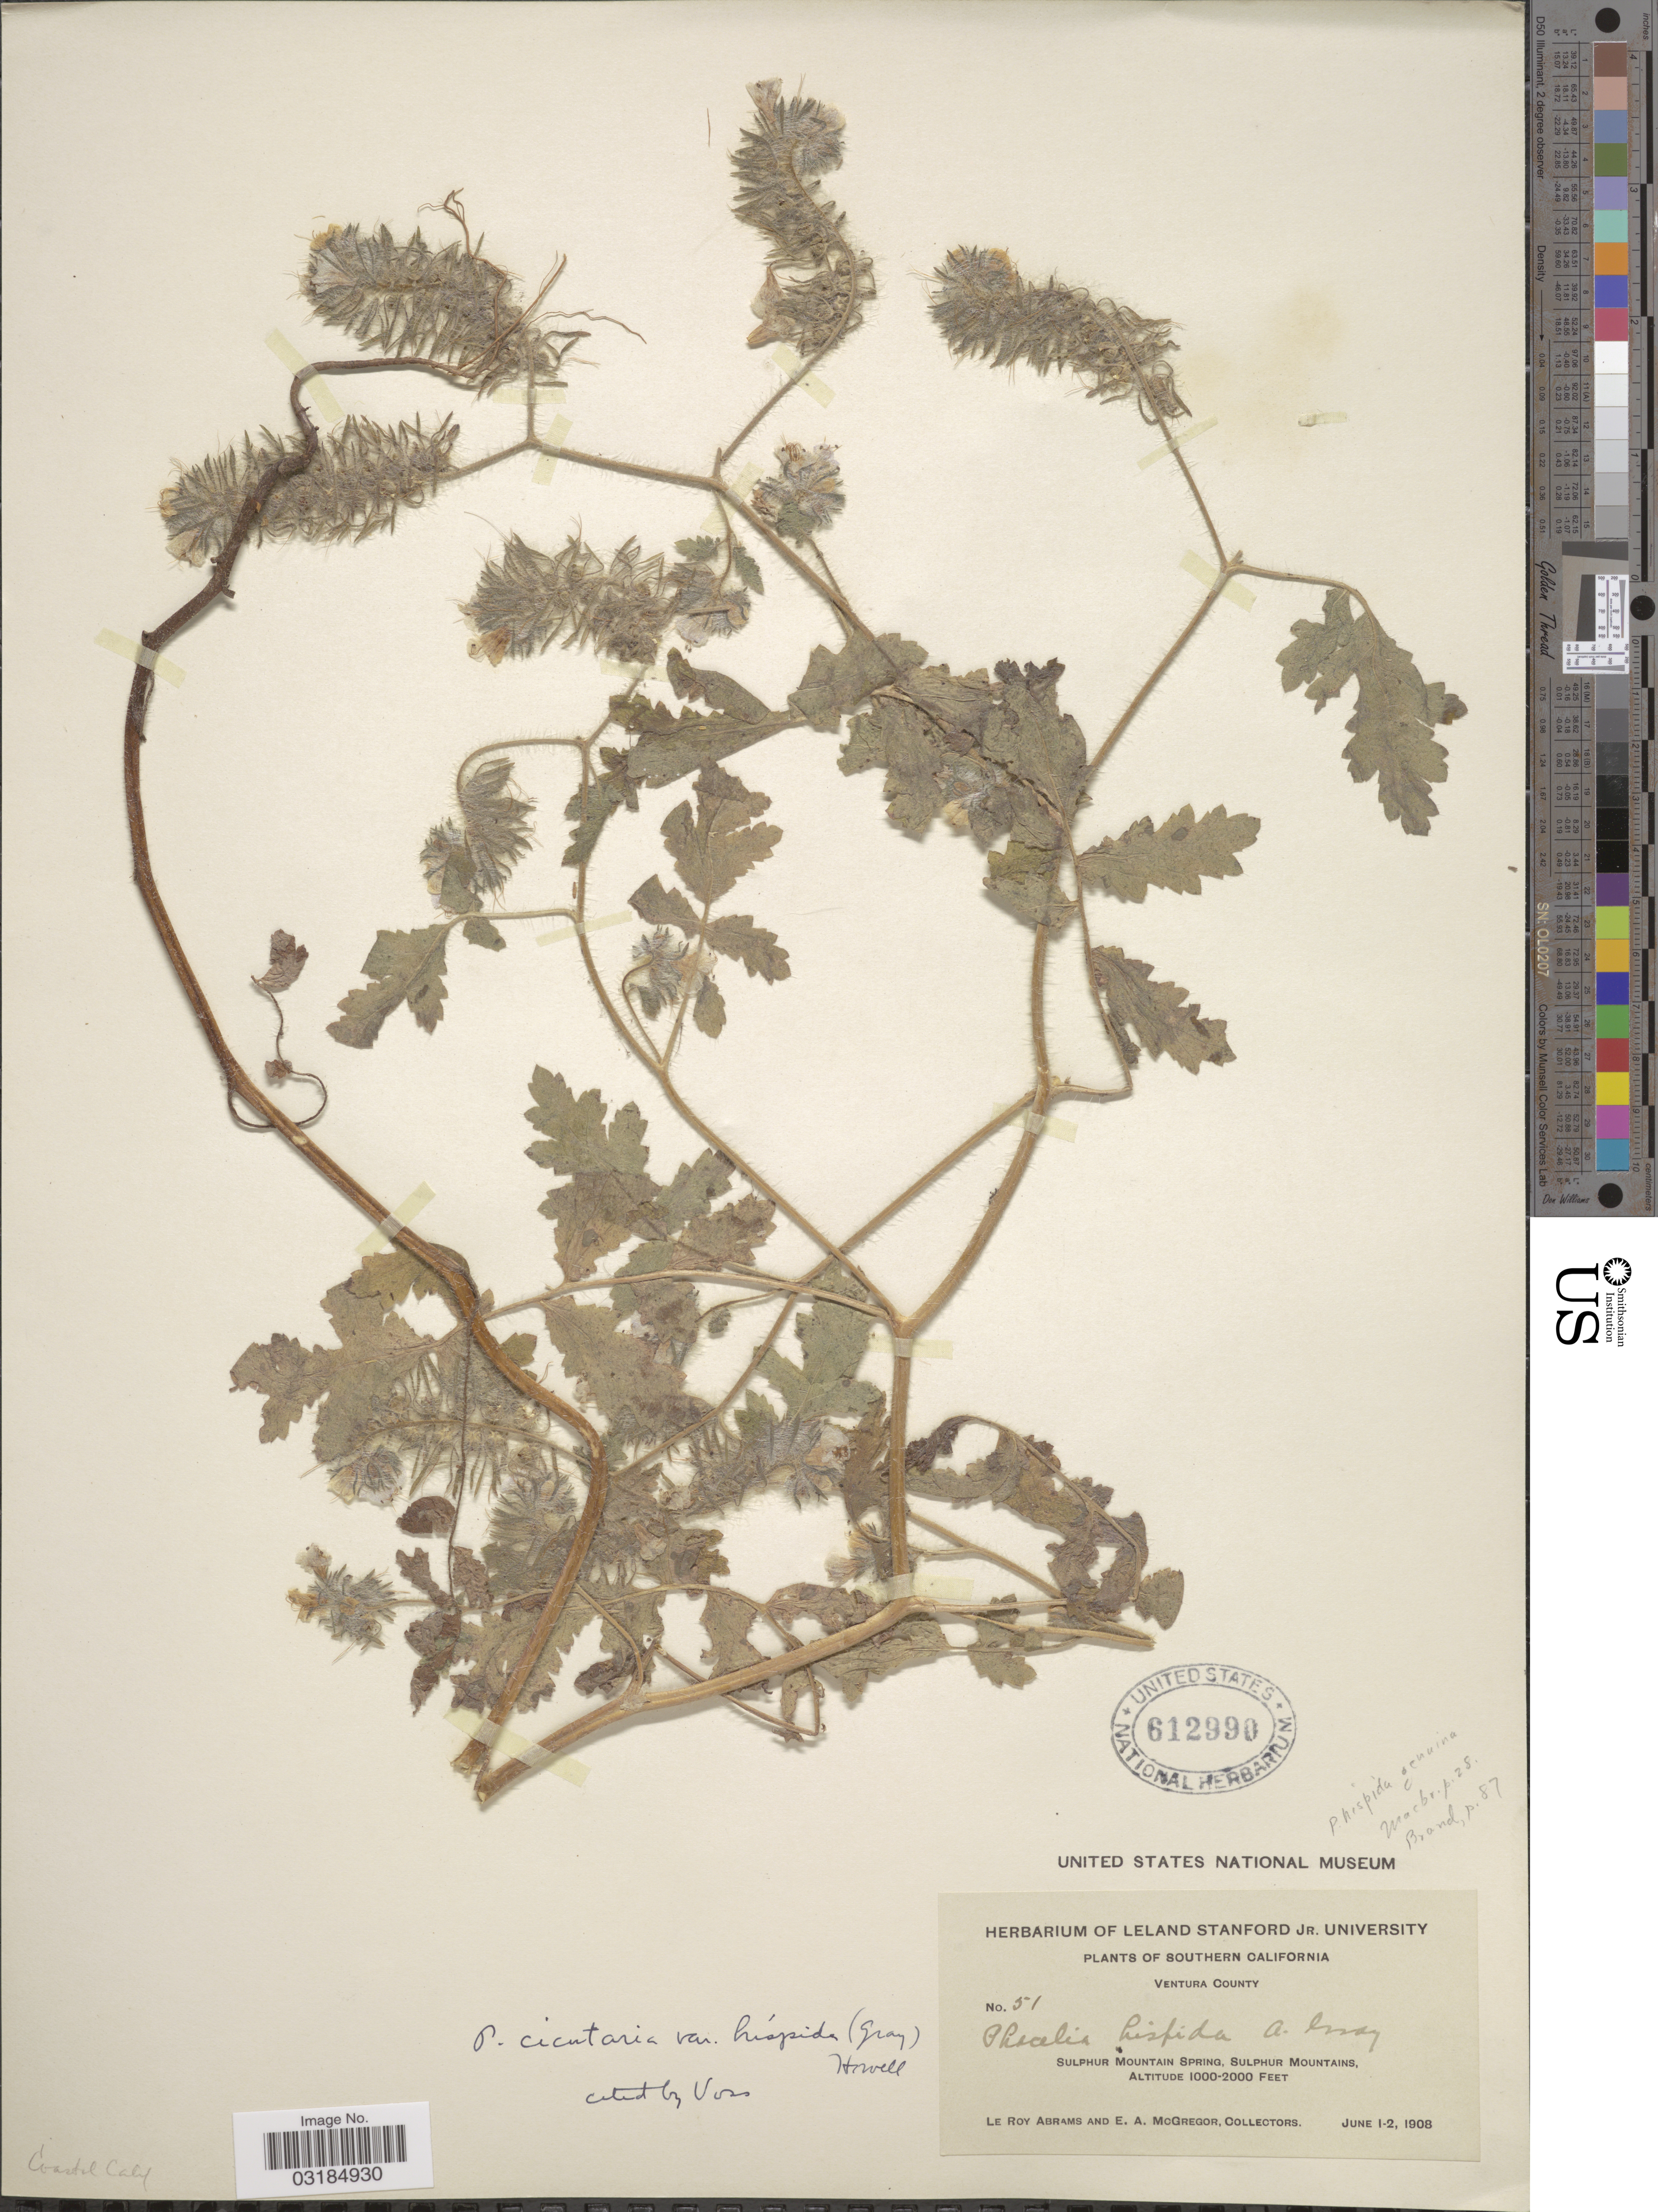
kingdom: Plantae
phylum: Tracheophyta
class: Magnoliopsida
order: Boraginales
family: Hydrophyllaceae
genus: Phacelia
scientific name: Phacelia cicutaria var. hispida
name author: (A. Gray) J.T. Howell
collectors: L. Abrams & E. A. McGregor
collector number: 51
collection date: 1908-06-01/1908-06-02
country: United States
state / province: California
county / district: Ventura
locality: Southern California. Ventura County. Sulphur Mountain Spring, Sulphur Mountains.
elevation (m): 305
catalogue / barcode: US 612990